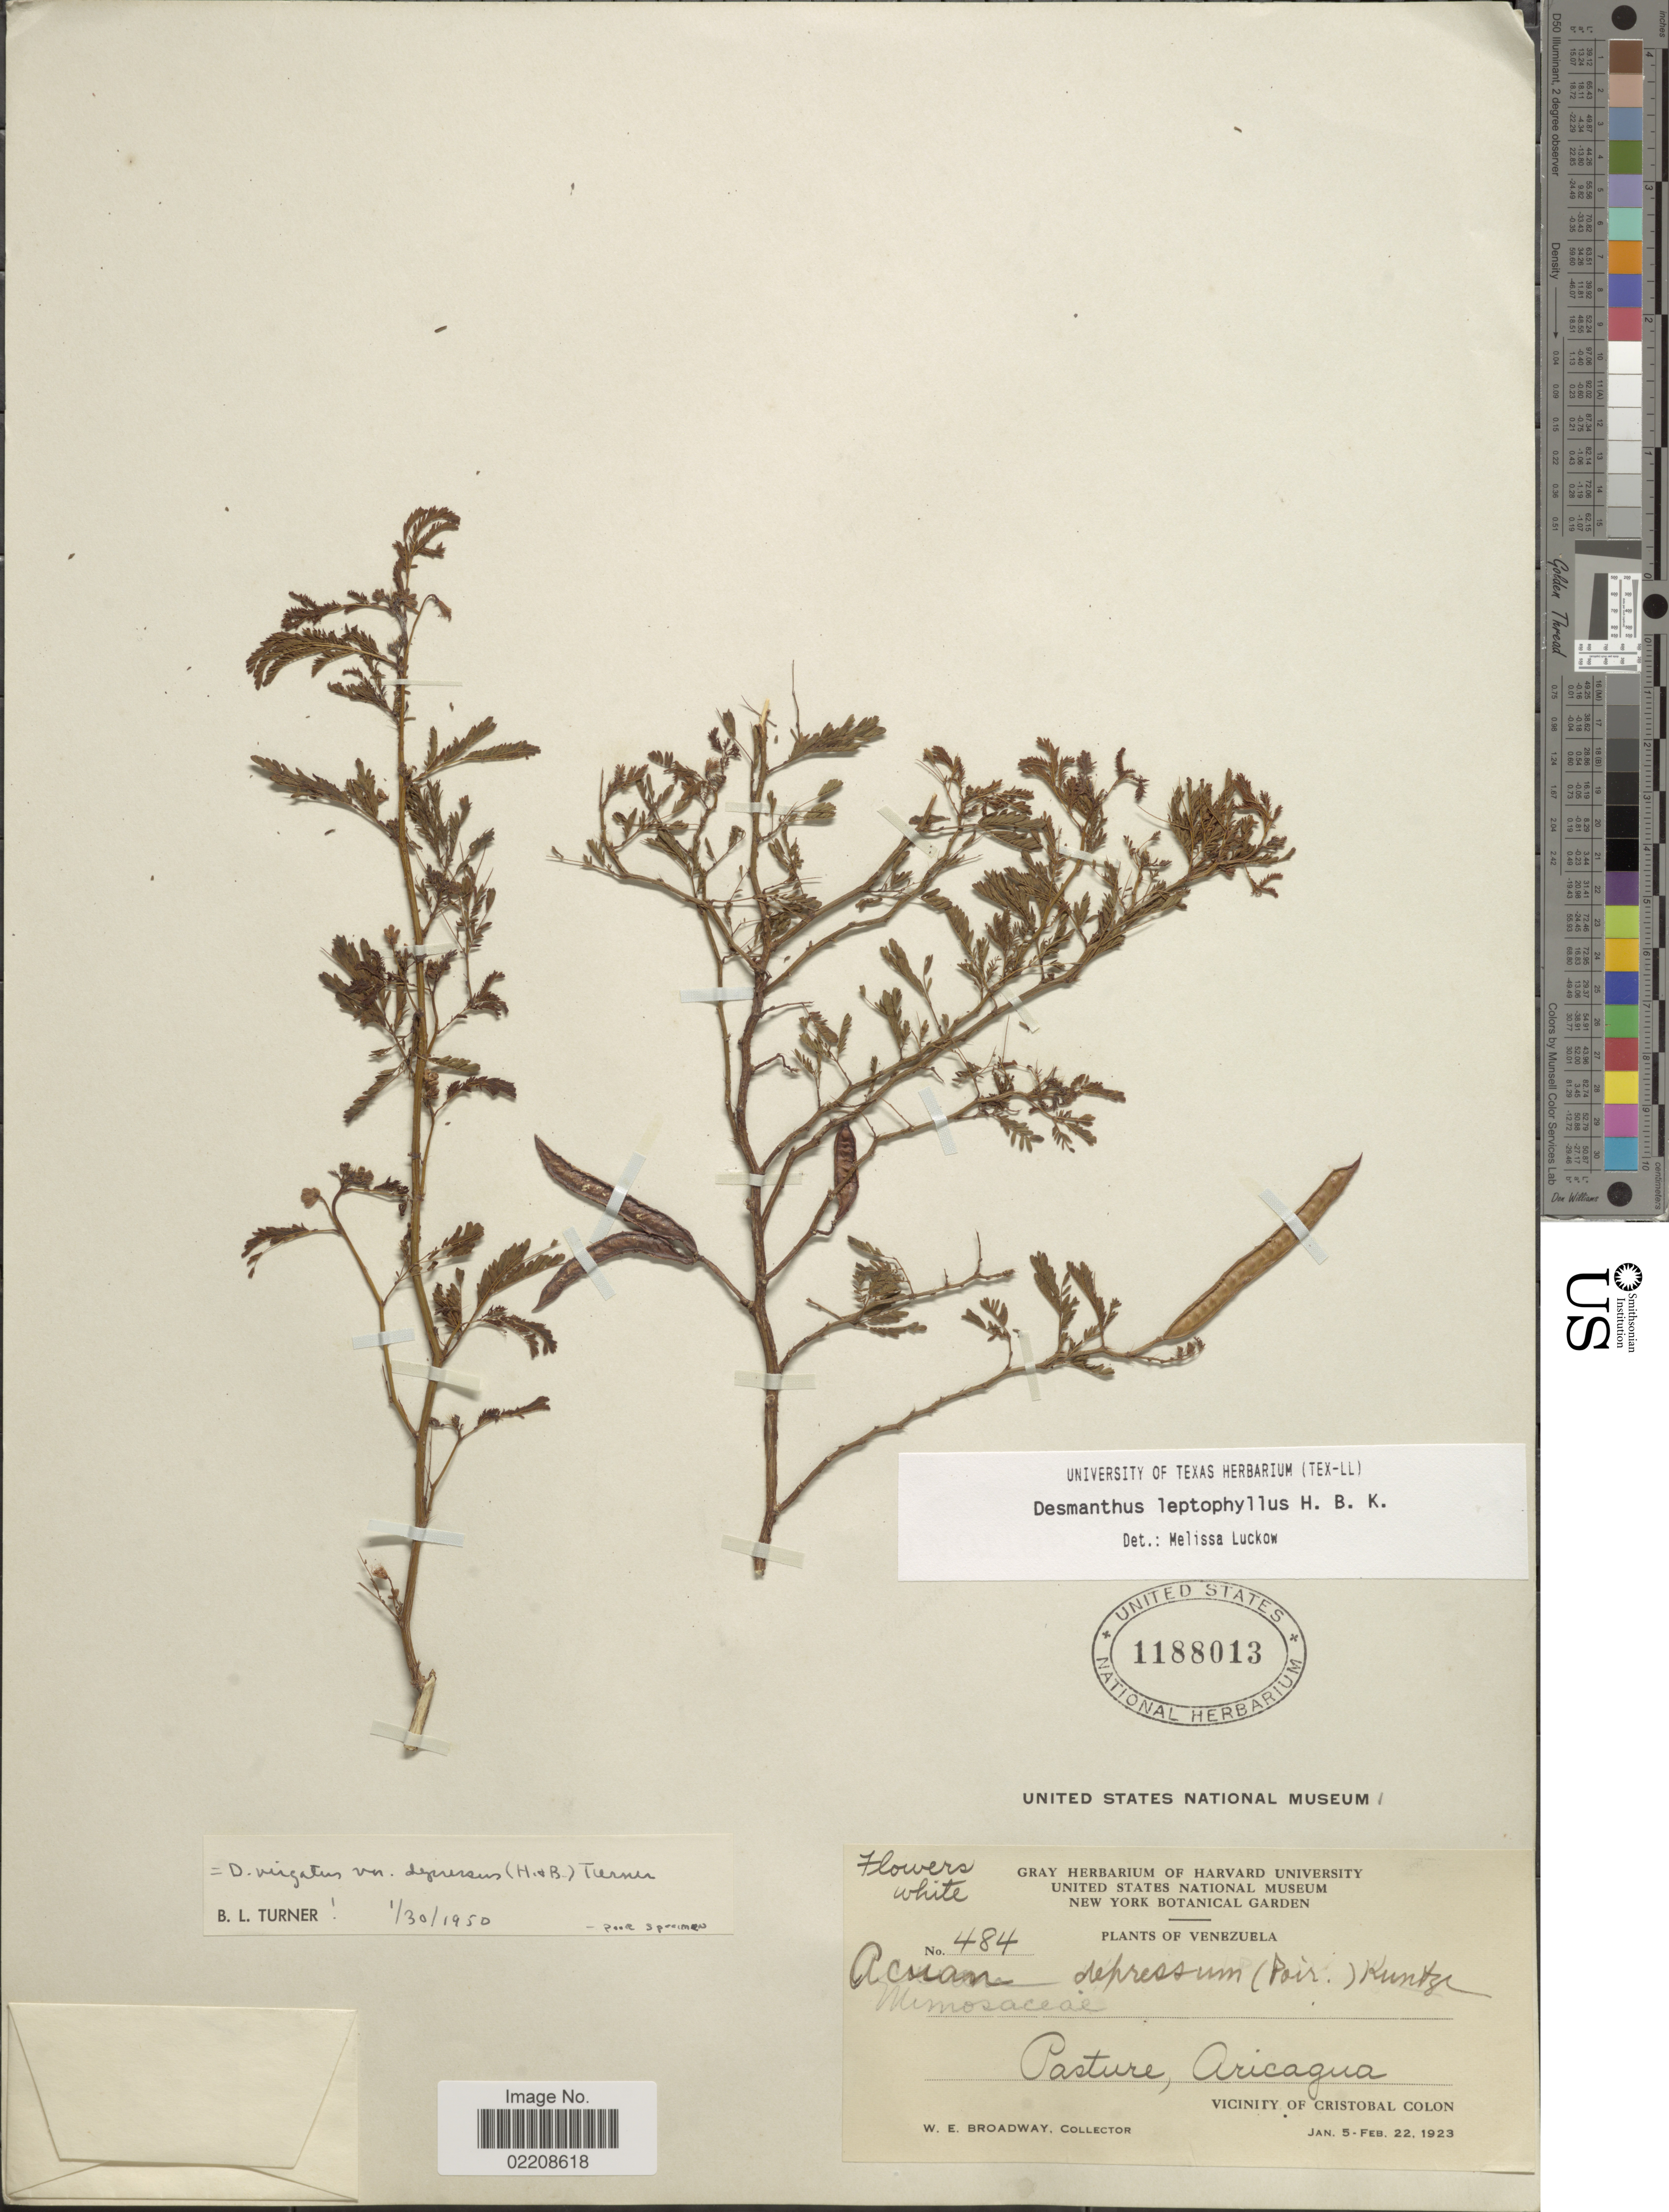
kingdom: Plantae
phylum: Tracheophyta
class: Magnoliopsida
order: Fabales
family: Fabaceae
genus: Desmanthus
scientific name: Desmanthus leptophyllus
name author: Kunth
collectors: W. E. Broadway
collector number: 484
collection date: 1923-01-05/1923-02-22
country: Venezuela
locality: Pasture, Aricagua. Vicinity of Cristobal Colon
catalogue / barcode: US 1188013